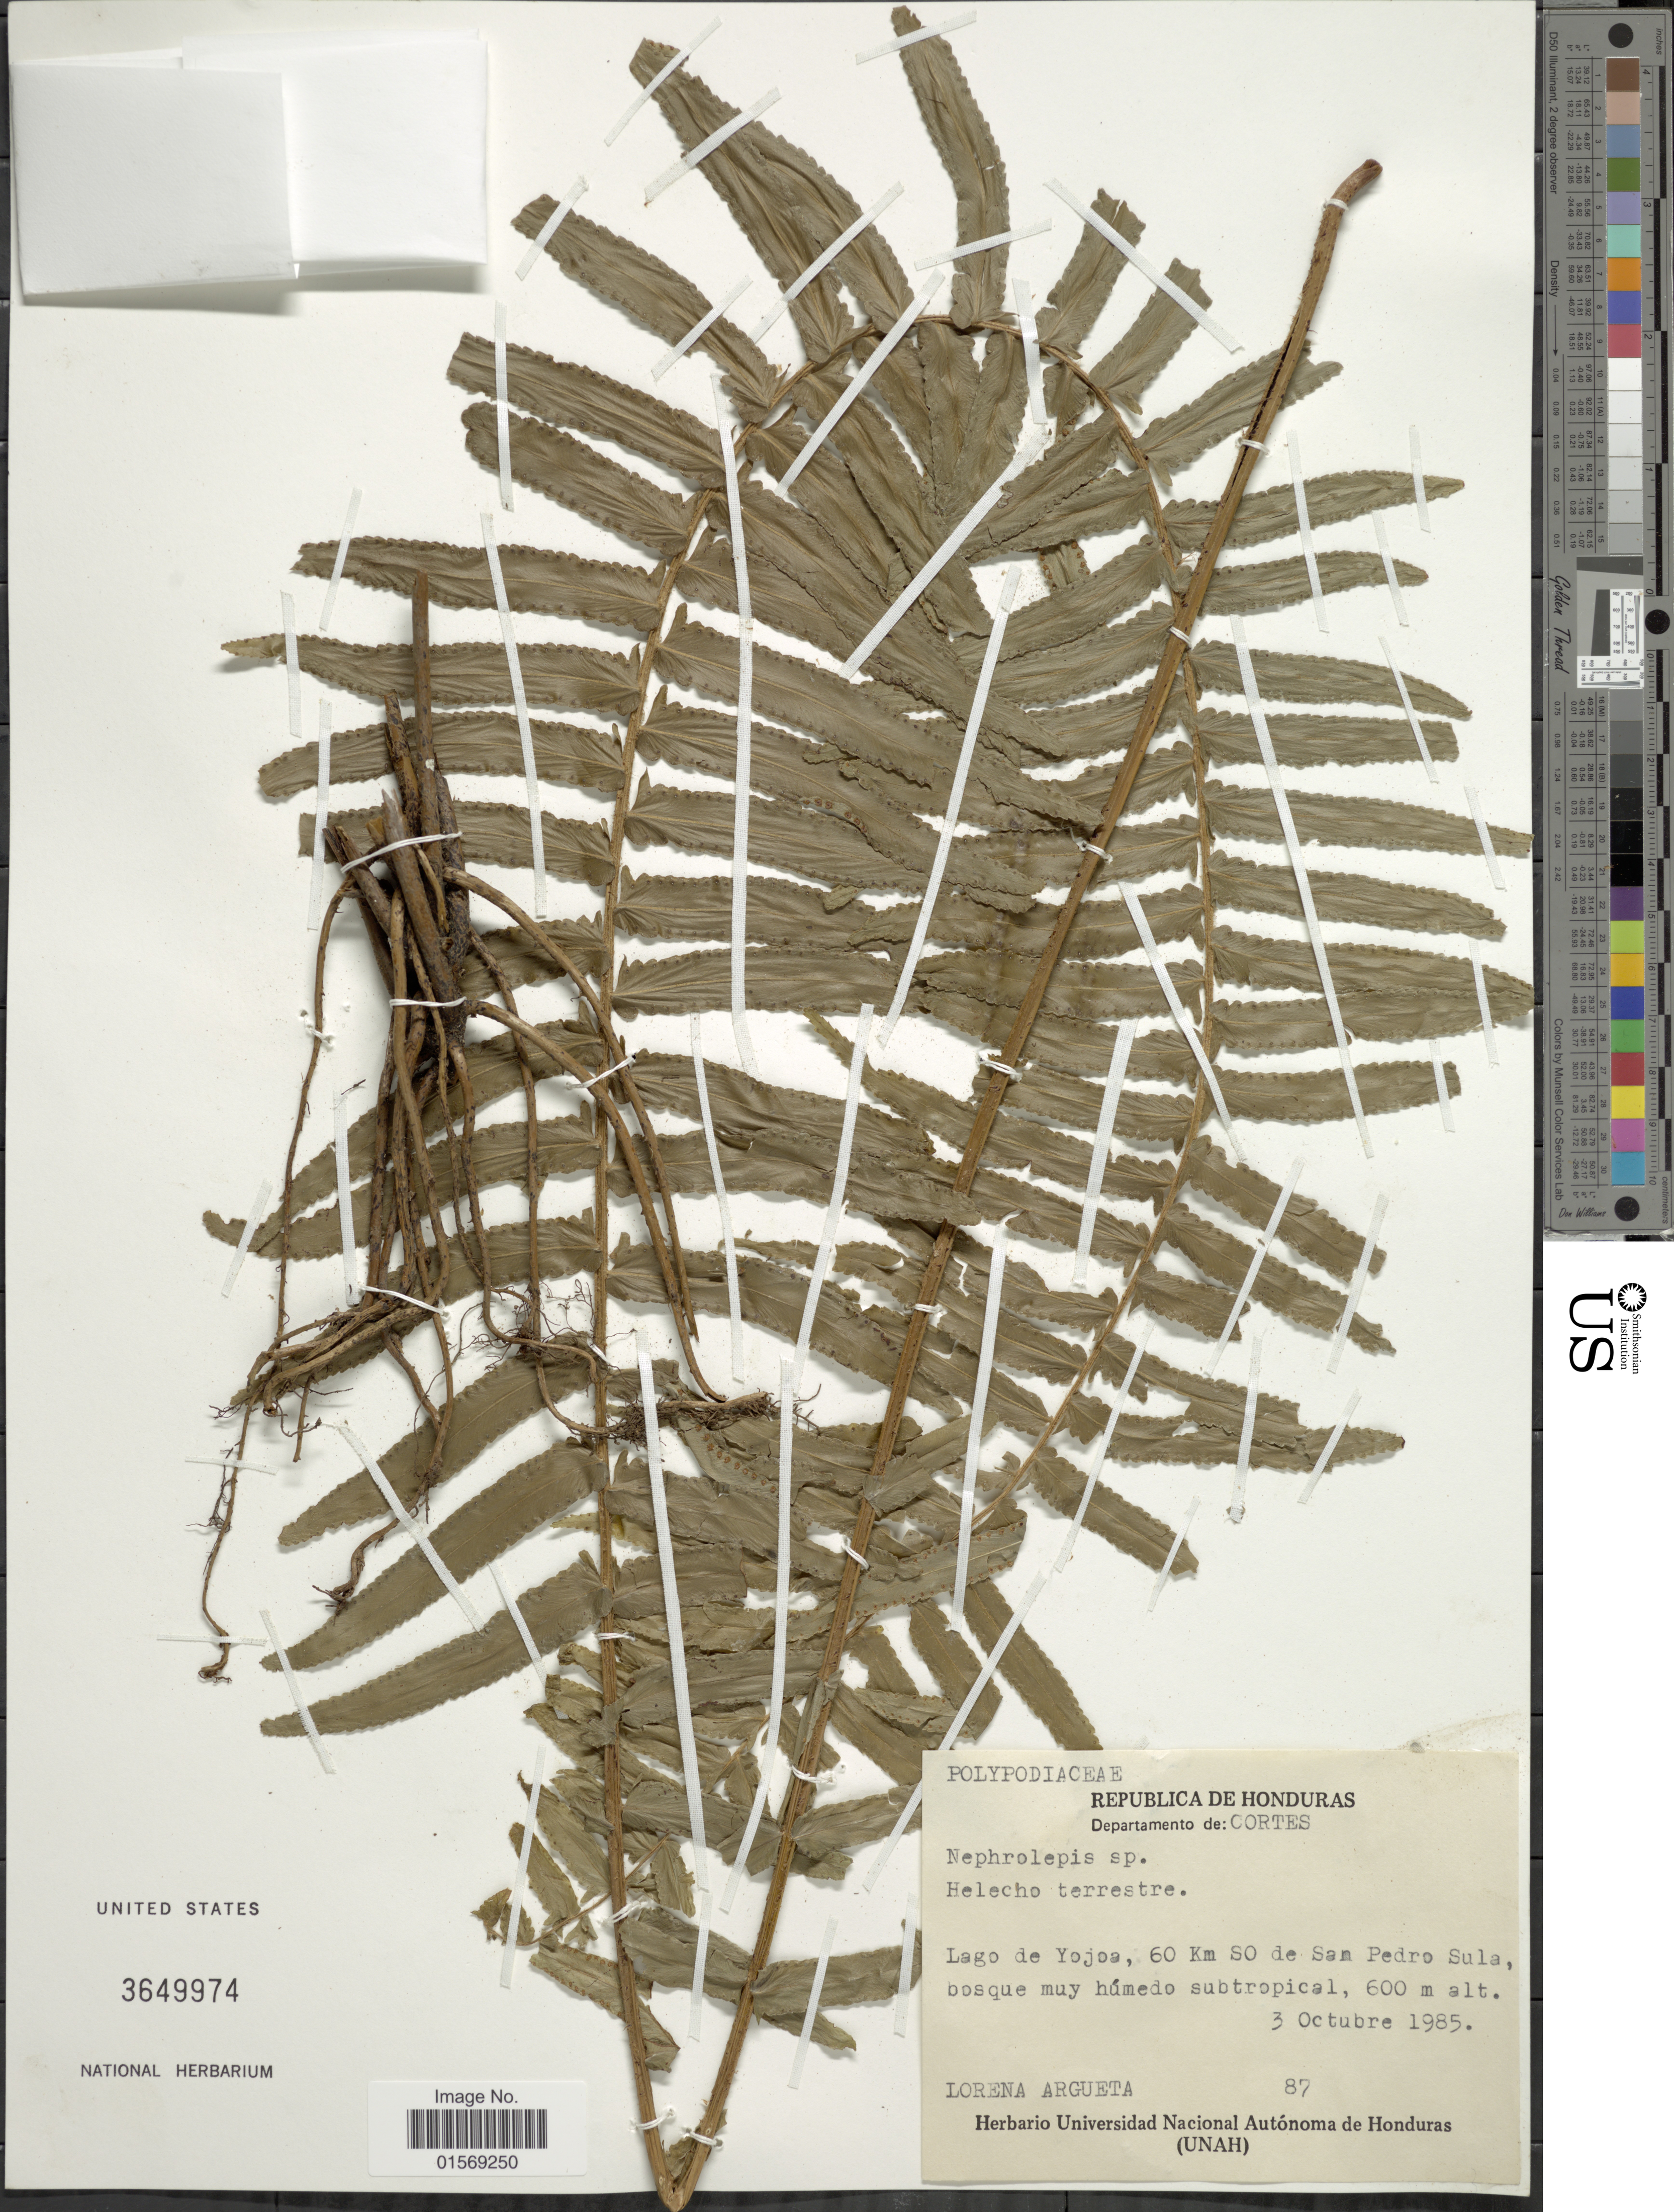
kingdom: Plantae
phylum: Tracheophyta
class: Polypodiopsida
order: Polypodiales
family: Nephrolepidaceae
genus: Nephrolepis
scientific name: Nephrolepis sp.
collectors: L. Argueta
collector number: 87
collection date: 1985-10-03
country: Honduras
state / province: Cortés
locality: Republica de Honduras. Departamento de: Cortes, Lago de Yojoa, 60 Km SO de San Pedro Sula.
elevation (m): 600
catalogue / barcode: US 3649974